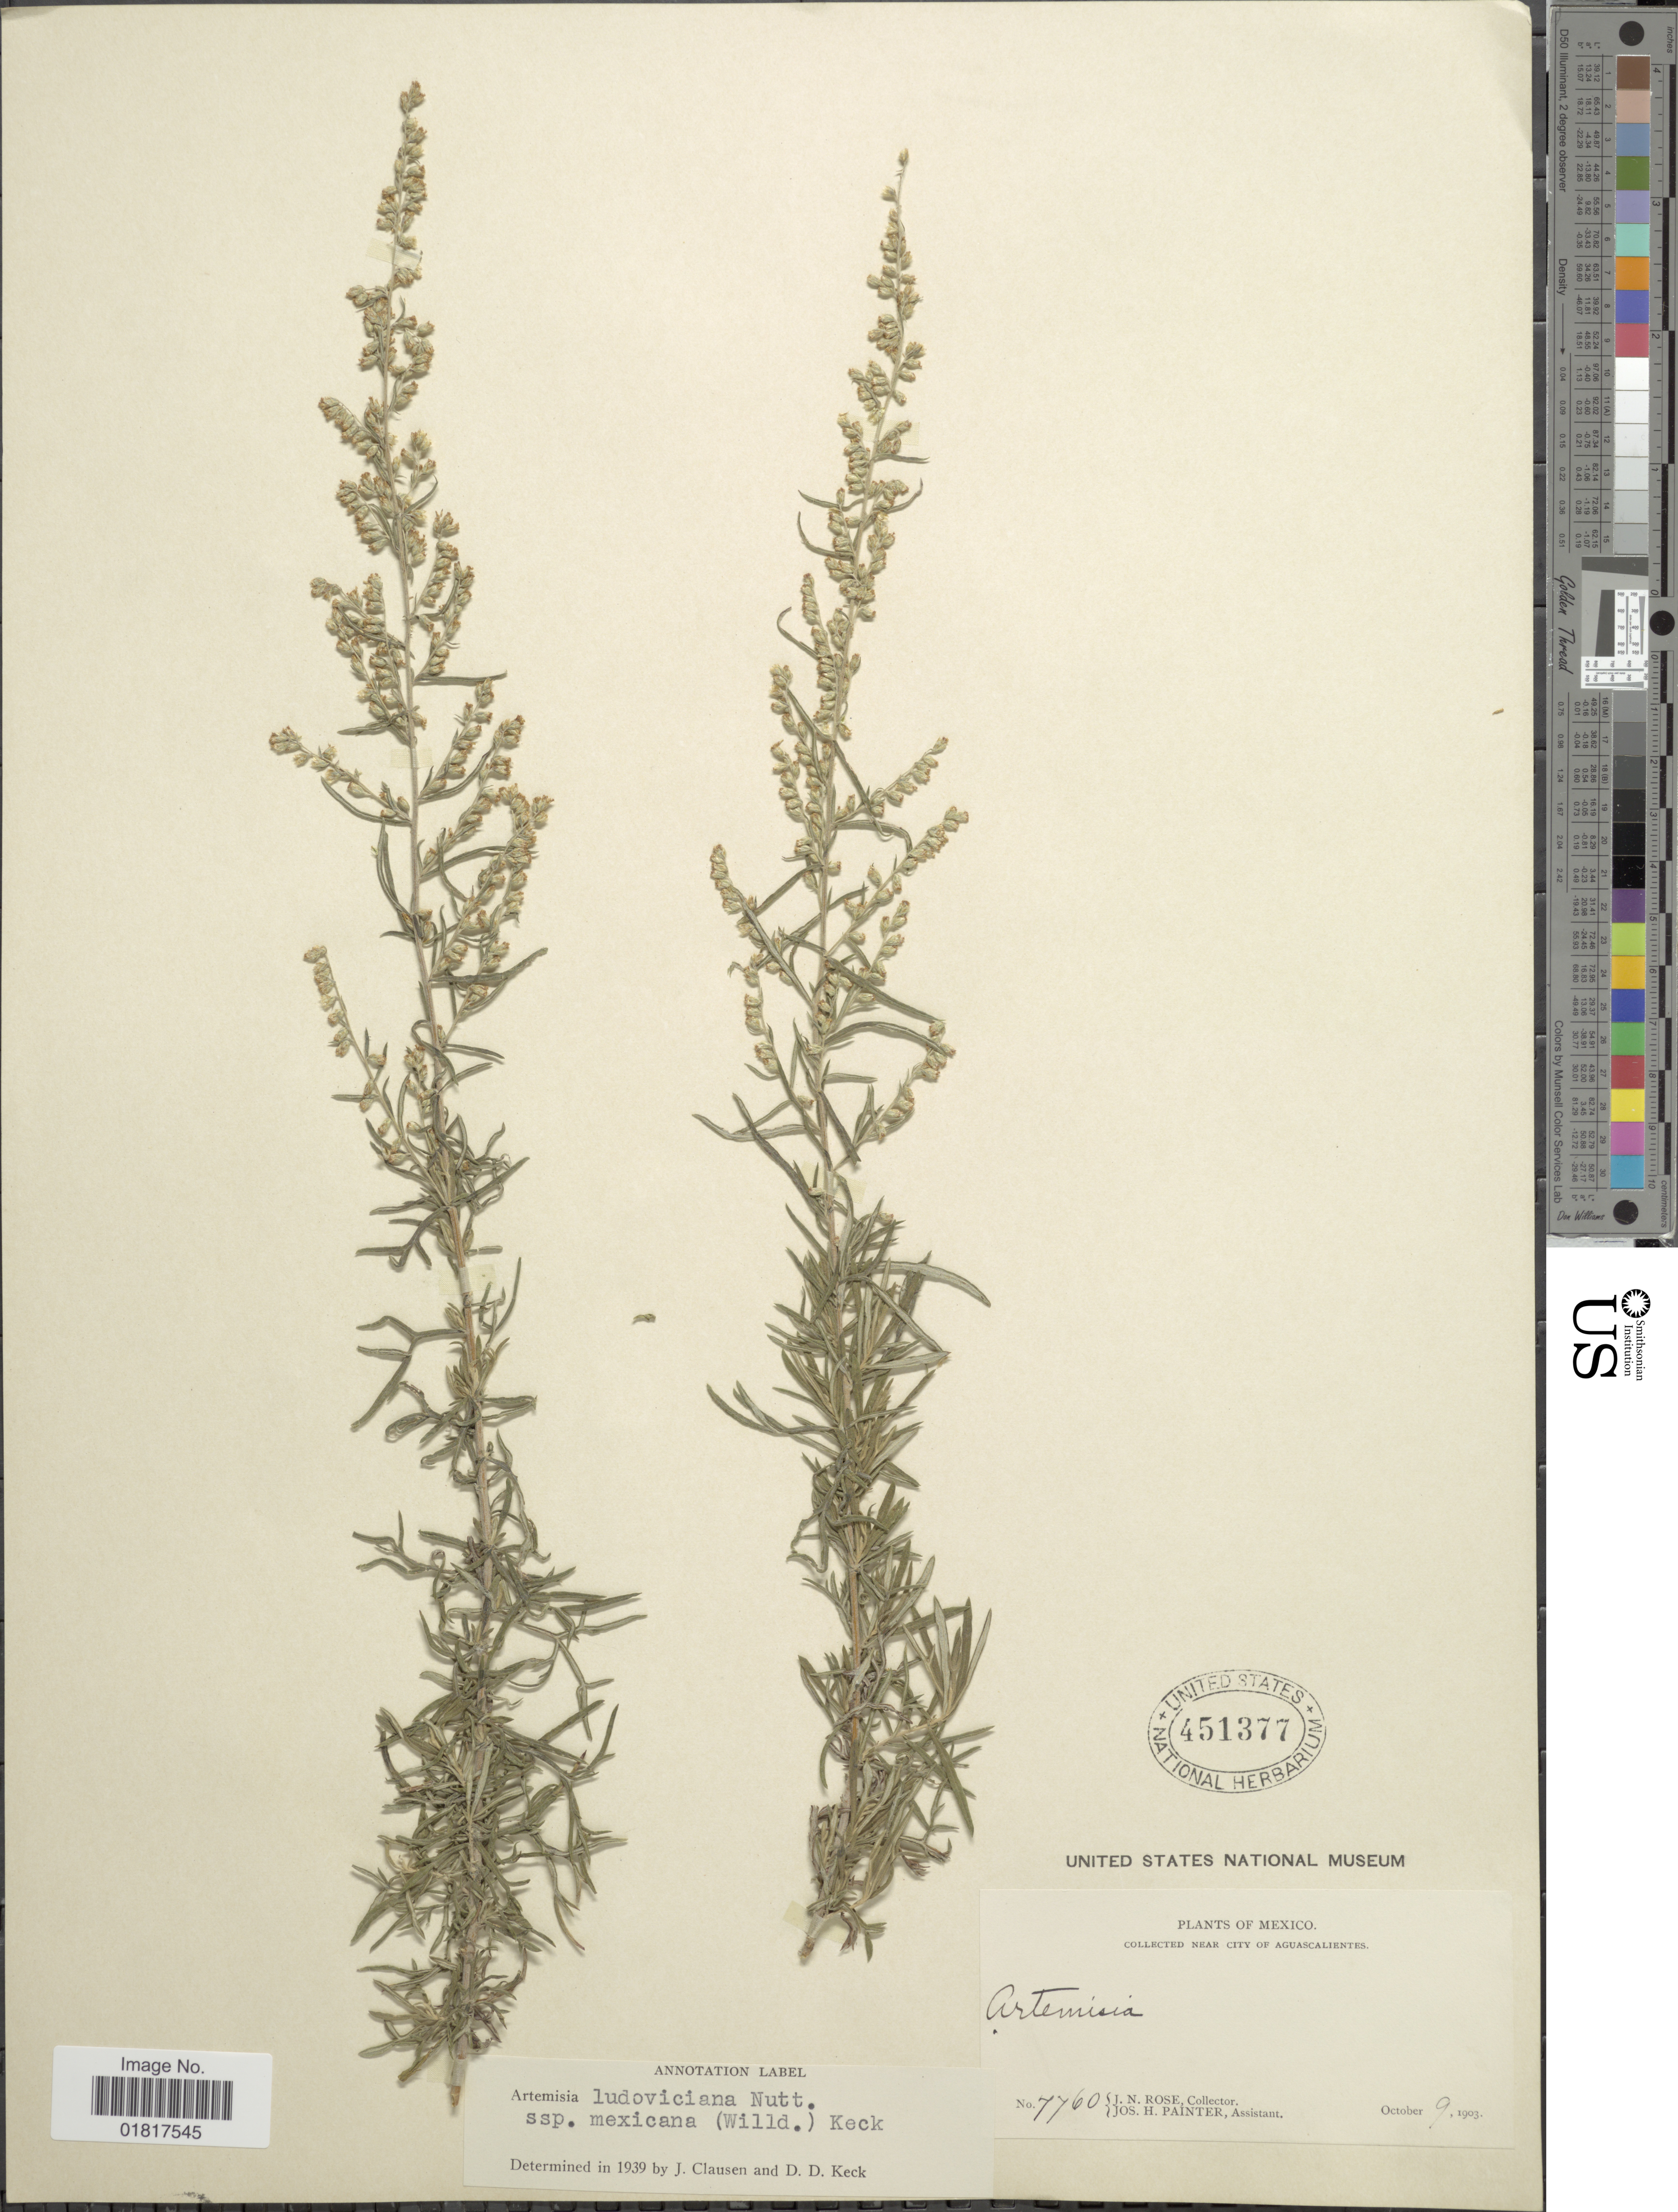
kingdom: Plantae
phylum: Tracheophyta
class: Magnoliopsida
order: Asterales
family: Asteraceae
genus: Artemisia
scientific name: Artemisia ludoviciana subsp. mexicana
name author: (Willd. ex Spreng.) D.D. Keck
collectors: J. N. Rose & J. H. Painter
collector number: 7760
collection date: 1903-10-09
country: Mexico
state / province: Aguascalientes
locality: Near City of Aguascalientes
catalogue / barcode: US 451377